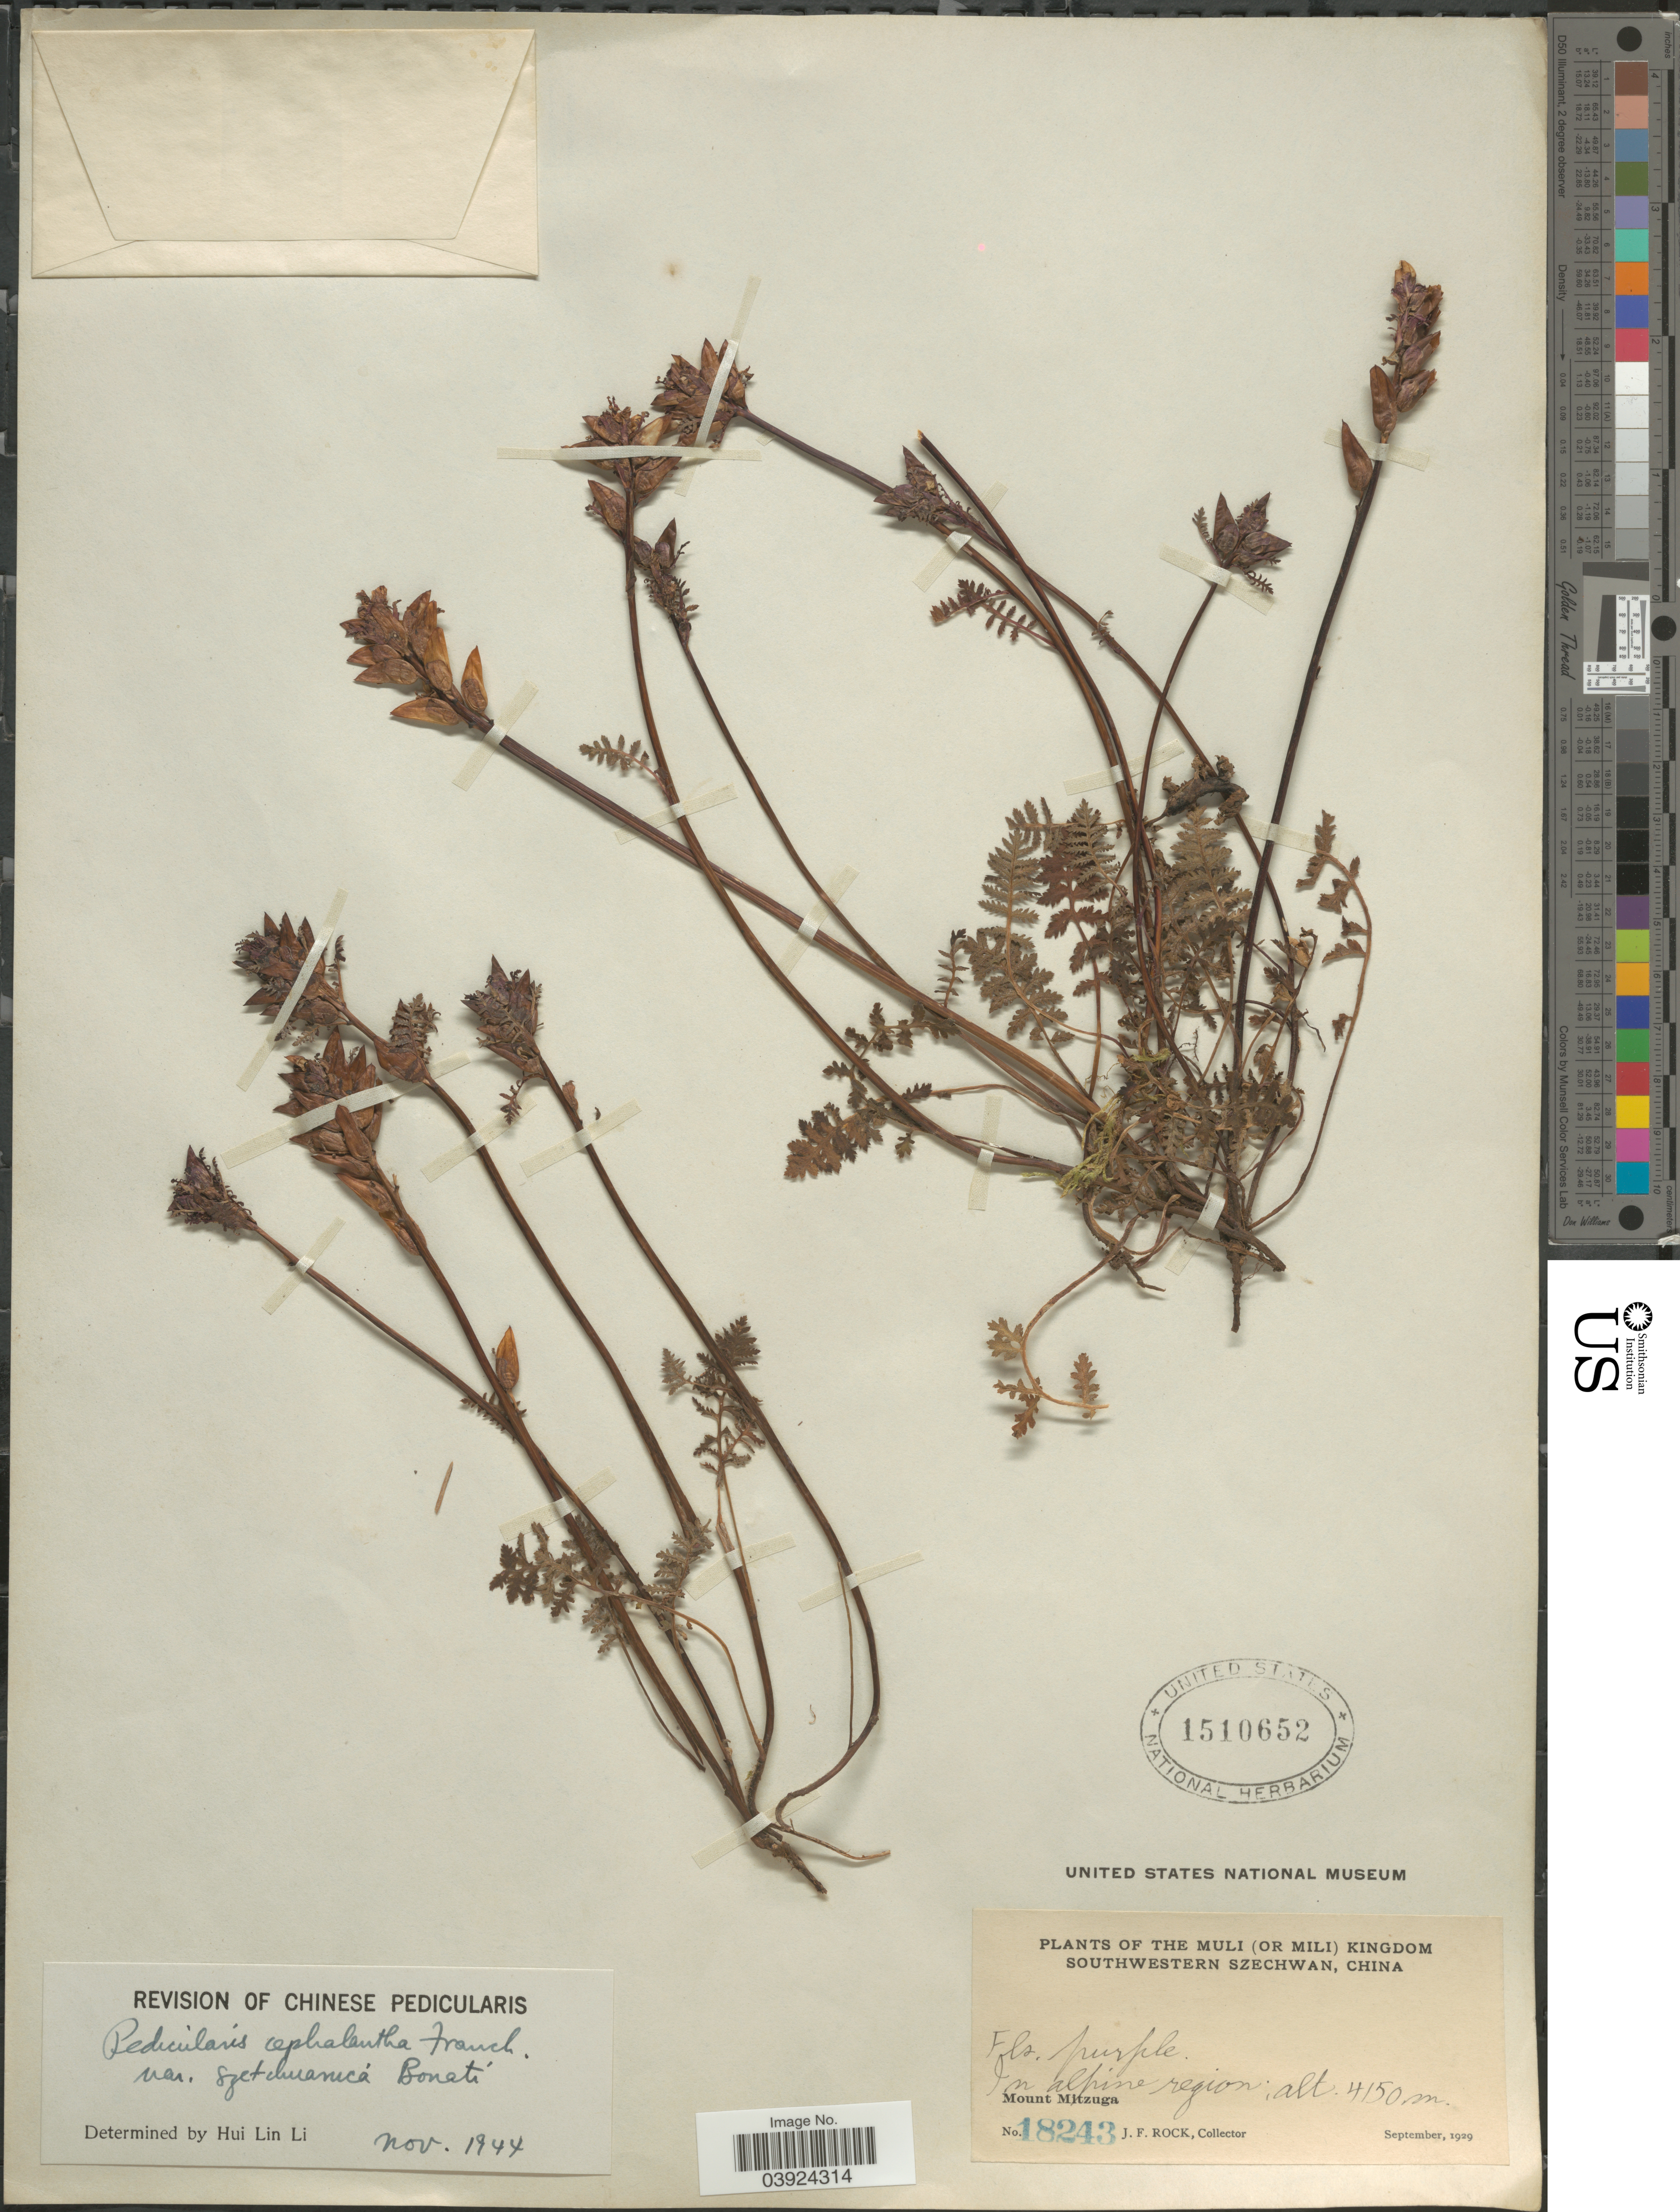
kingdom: Plantae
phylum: Tracheophyta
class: Magnoliopsida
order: Lamiales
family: Orobanchaceae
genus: Pedicularis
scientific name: Pedicularis cephalantha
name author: Franch. ex Maxim.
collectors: J. Rock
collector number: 18243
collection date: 1929-09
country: China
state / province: Sichuan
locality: The Muli (or Mili) Kingdom, Southwestern Szechwan. Mount Mitzuga.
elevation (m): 4150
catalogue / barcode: US 1510652